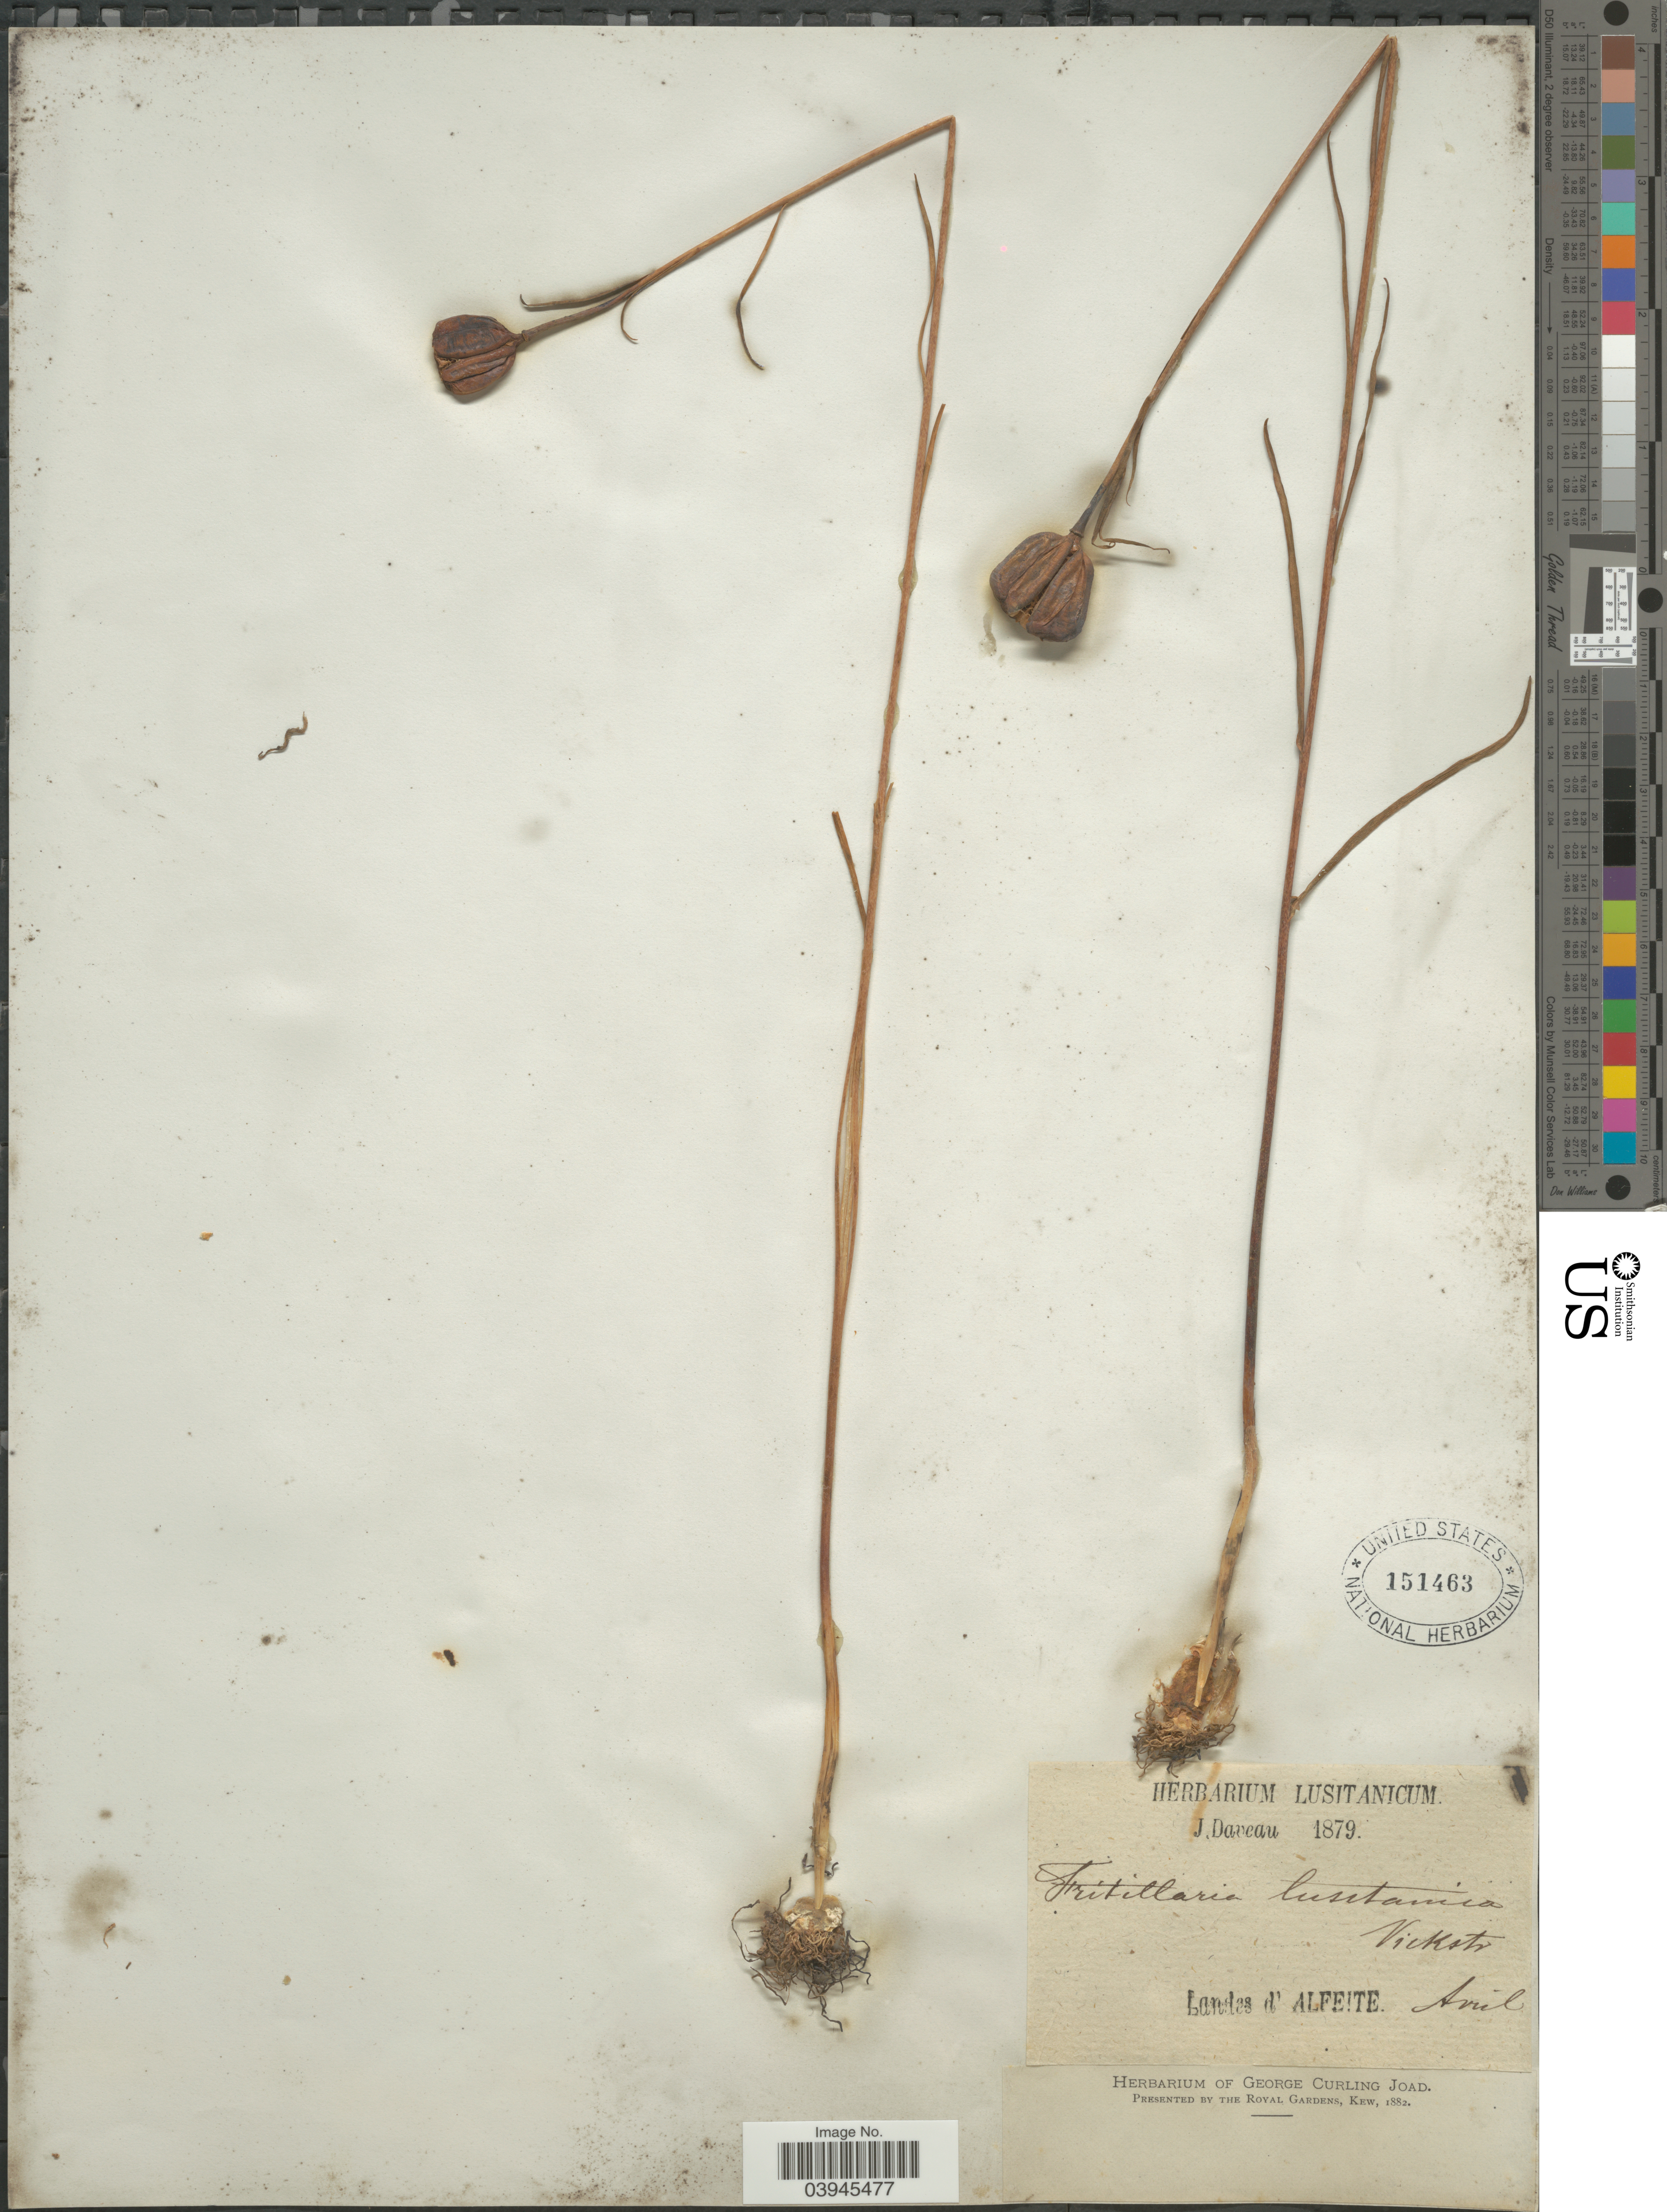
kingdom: Plantae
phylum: Tracheophyta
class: Liliopsida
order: Liliales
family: Liliaceae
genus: Fritillaria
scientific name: Fritillaria lusitanica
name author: Wikstr.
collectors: J. Daveau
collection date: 1879-04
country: Portugal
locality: Landes d' Alfeite.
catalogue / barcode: US 151463